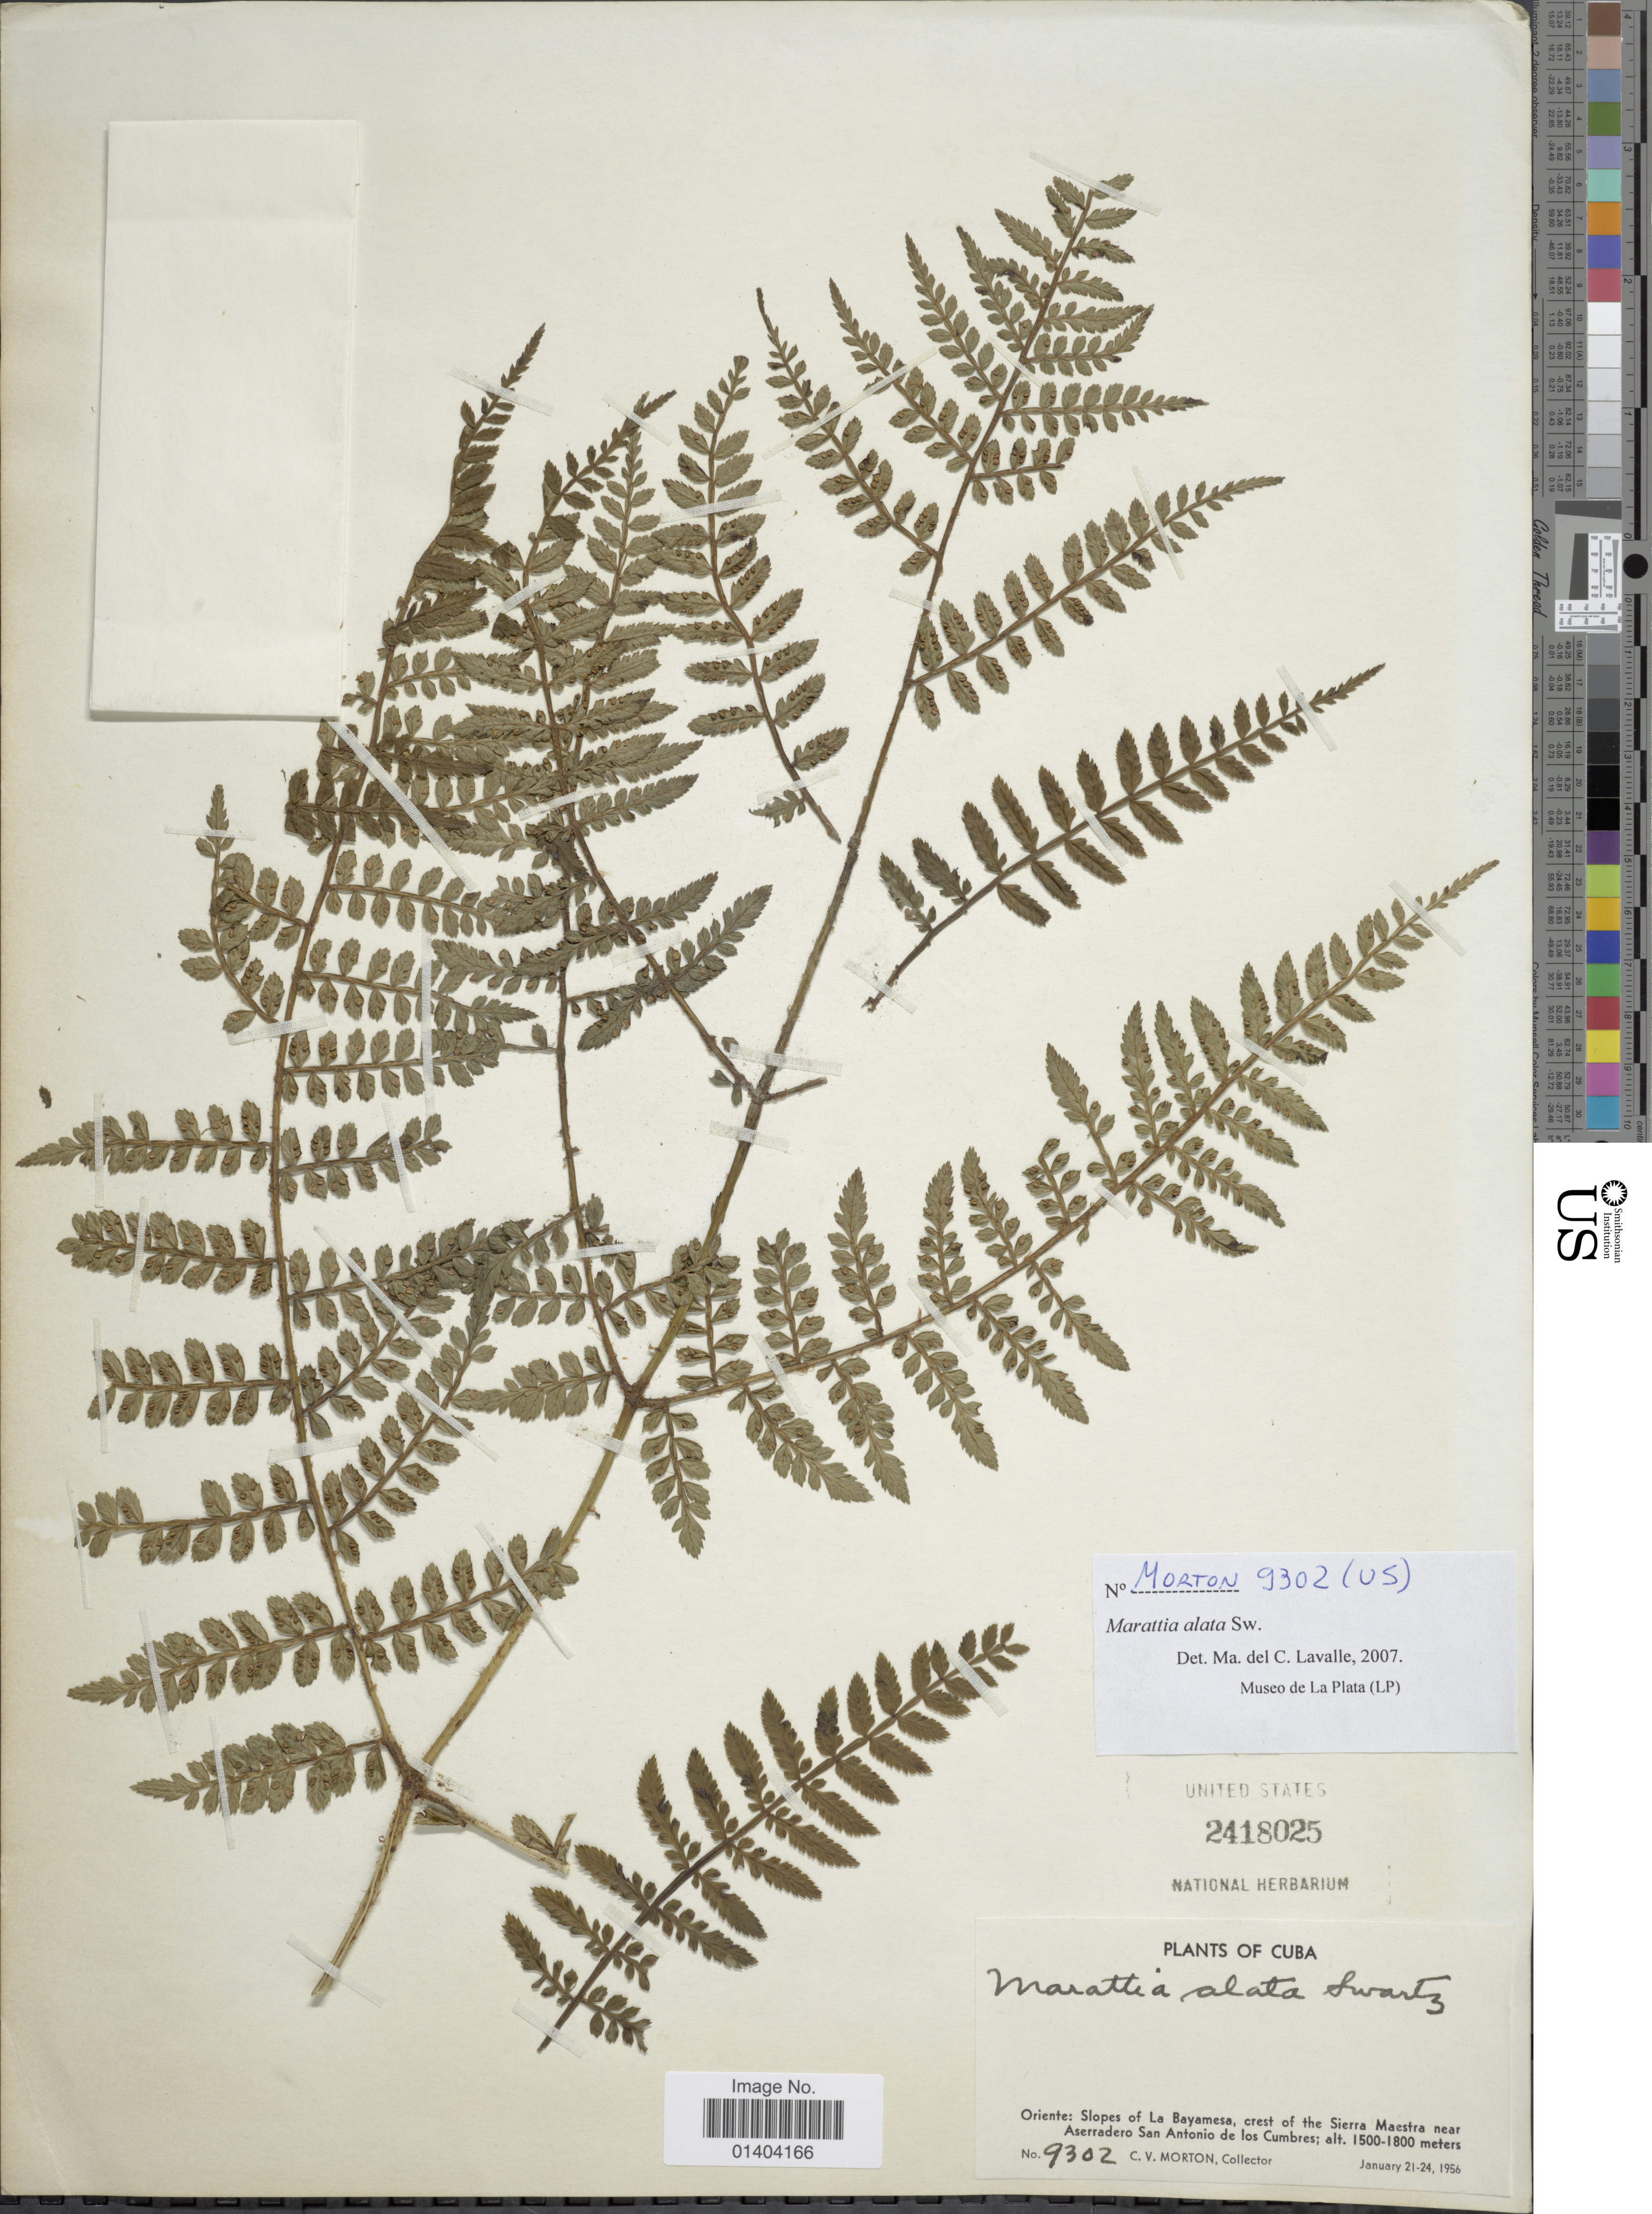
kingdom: Plantae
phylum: Tracheophyta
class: Polypodiopsida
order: Marattiales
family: Marattiaceae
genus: Marattia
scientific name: Marattia alata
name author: Sw.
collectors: C. V. Morton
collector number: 9302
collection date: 1956-01-21/1956-01-24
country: Cuba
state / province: Oriente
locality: Slopes of La Bayamesa crest of the Sierra Maestra near Aserradero San Antonio de los Cumbres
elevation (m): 1500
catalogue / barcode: US 2418025